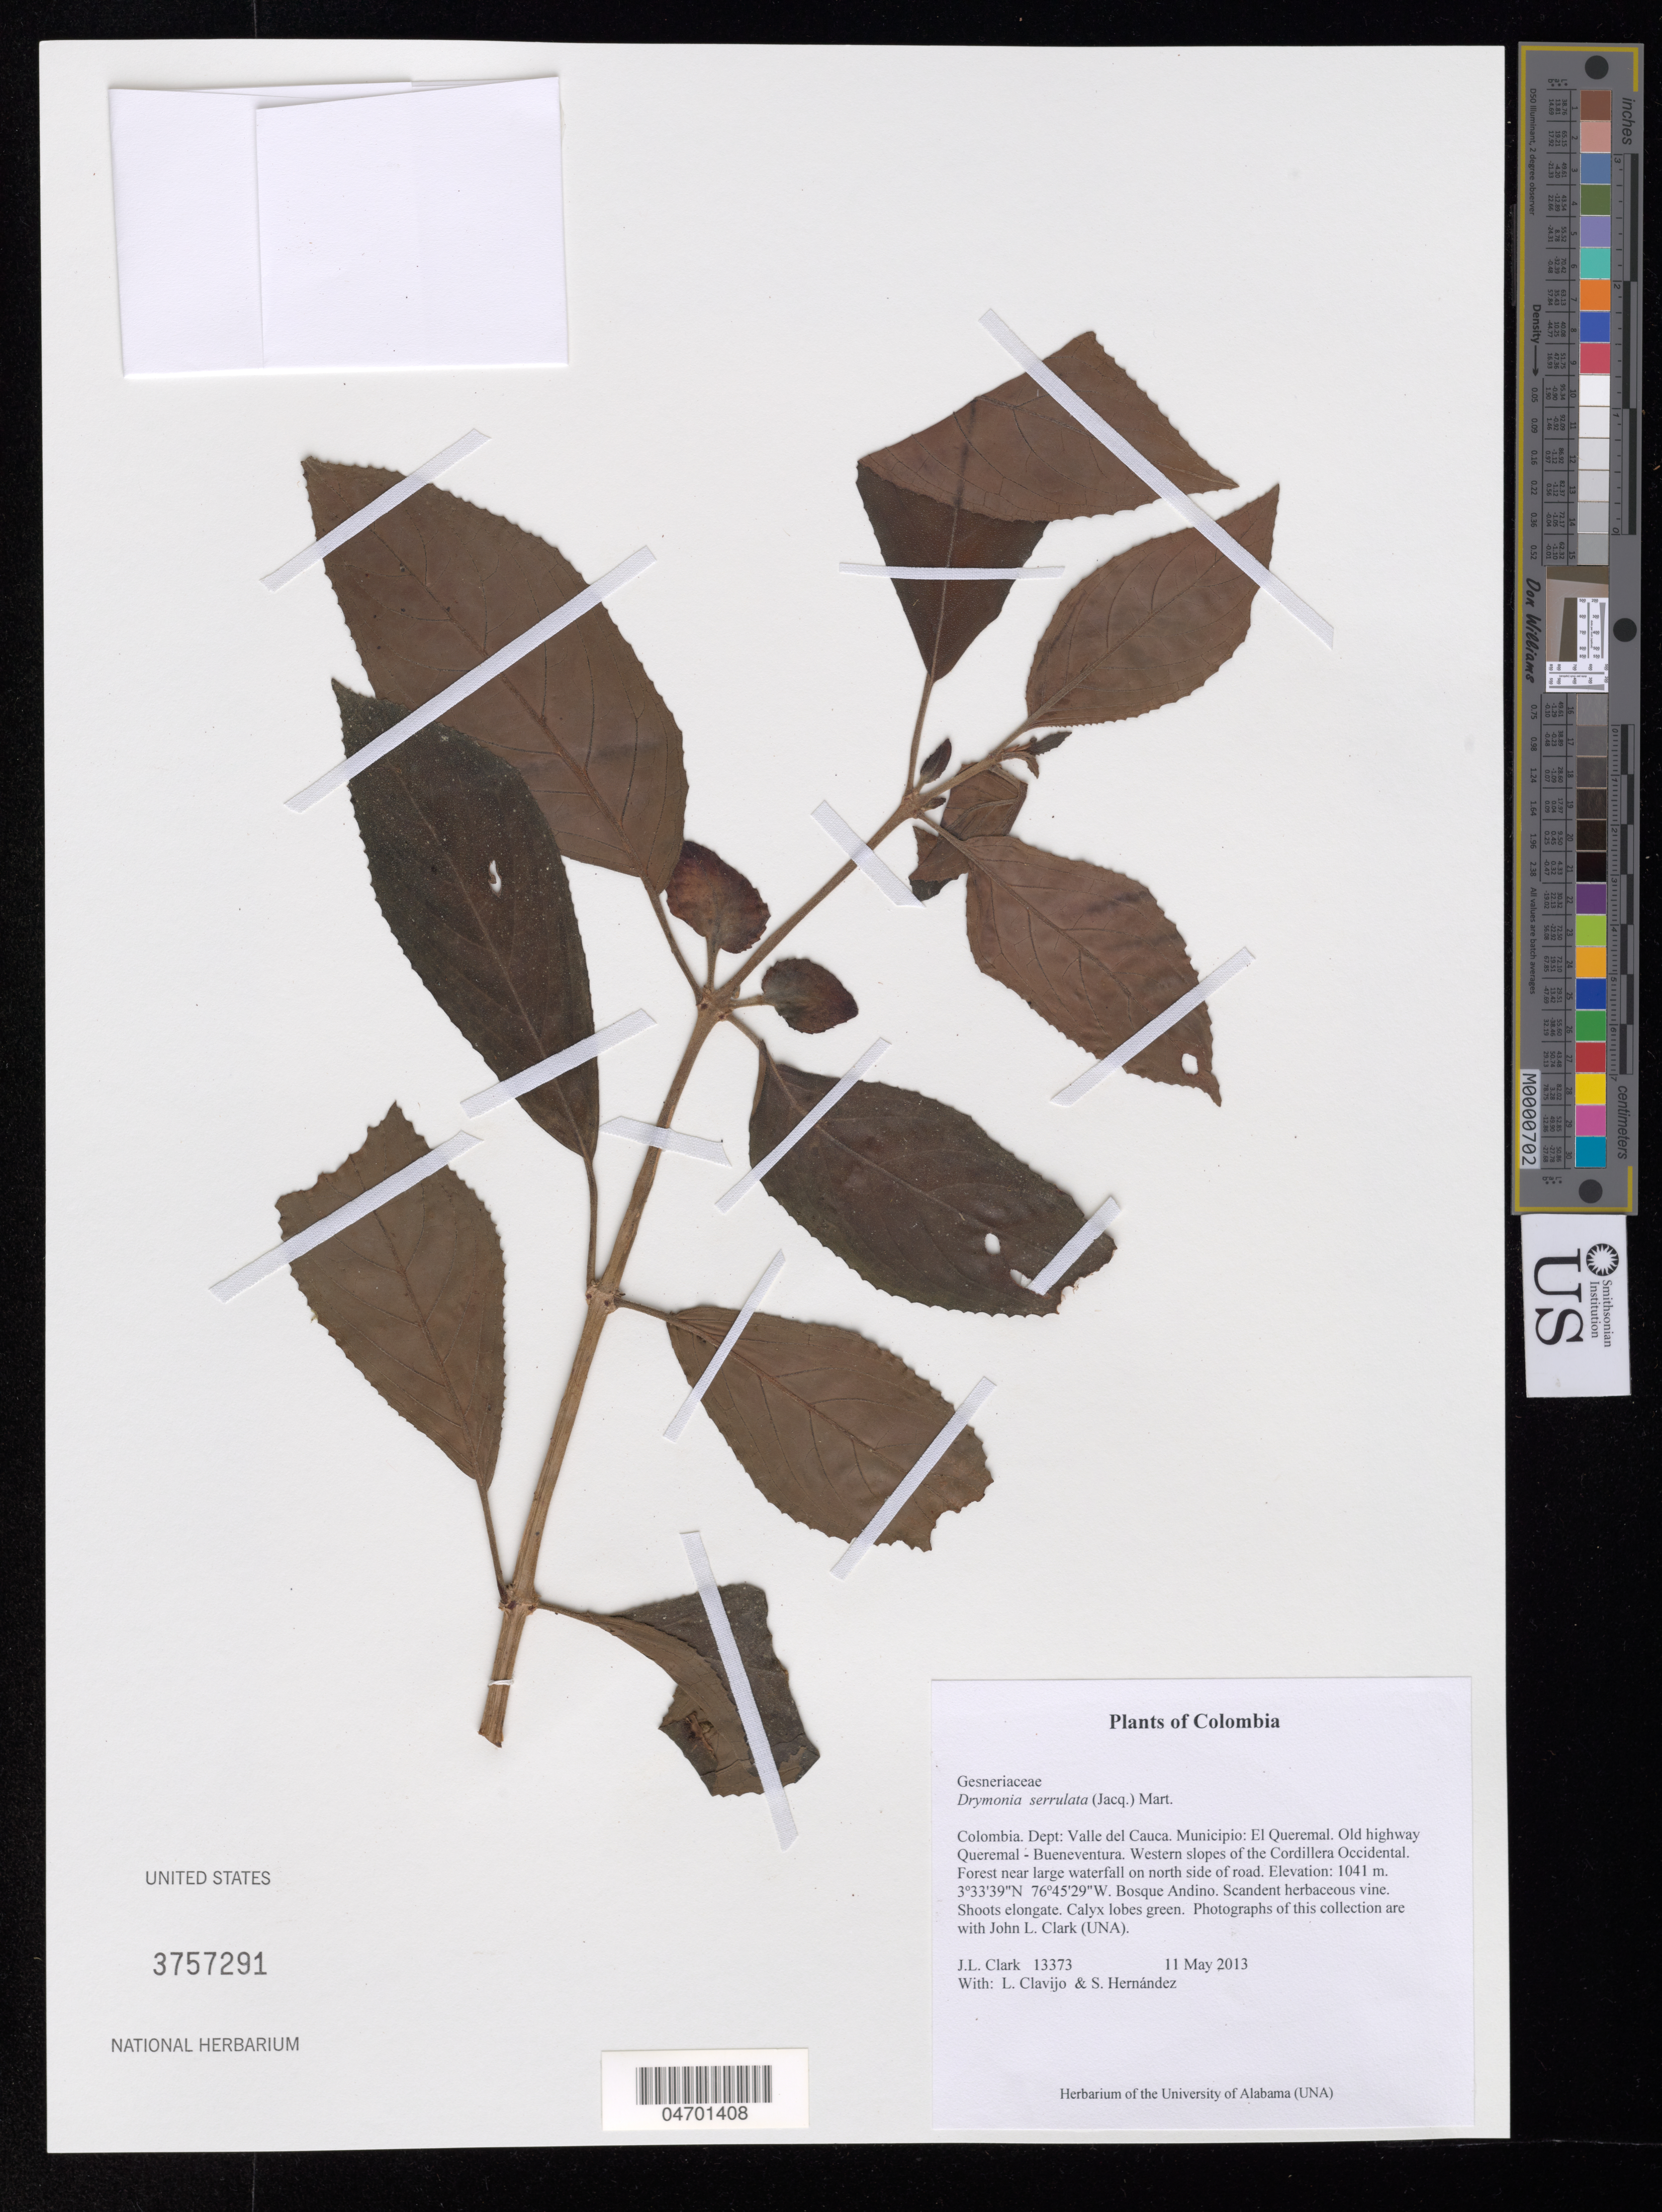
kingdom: Plantae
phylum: Tracheophyta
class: Magnoliopsida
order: Lamiales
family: Gesneriaceae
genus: Drymonia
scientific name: Drymonia serrulata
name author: (Jacq.) Mart.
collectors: J. L. Clark, L. Clavijo & S. Hernández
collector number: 13373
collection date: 2013-05-11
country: Colombia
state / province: Valle del Cauca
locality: Dept: Valle del Cauca. Municipio: El Queremal. Old highway Queremal - Bueneventura. Western slopes of the Cordillera Occidental. Forest near large waterfall on north side of road.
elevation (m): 1041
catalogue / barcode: US 3757291